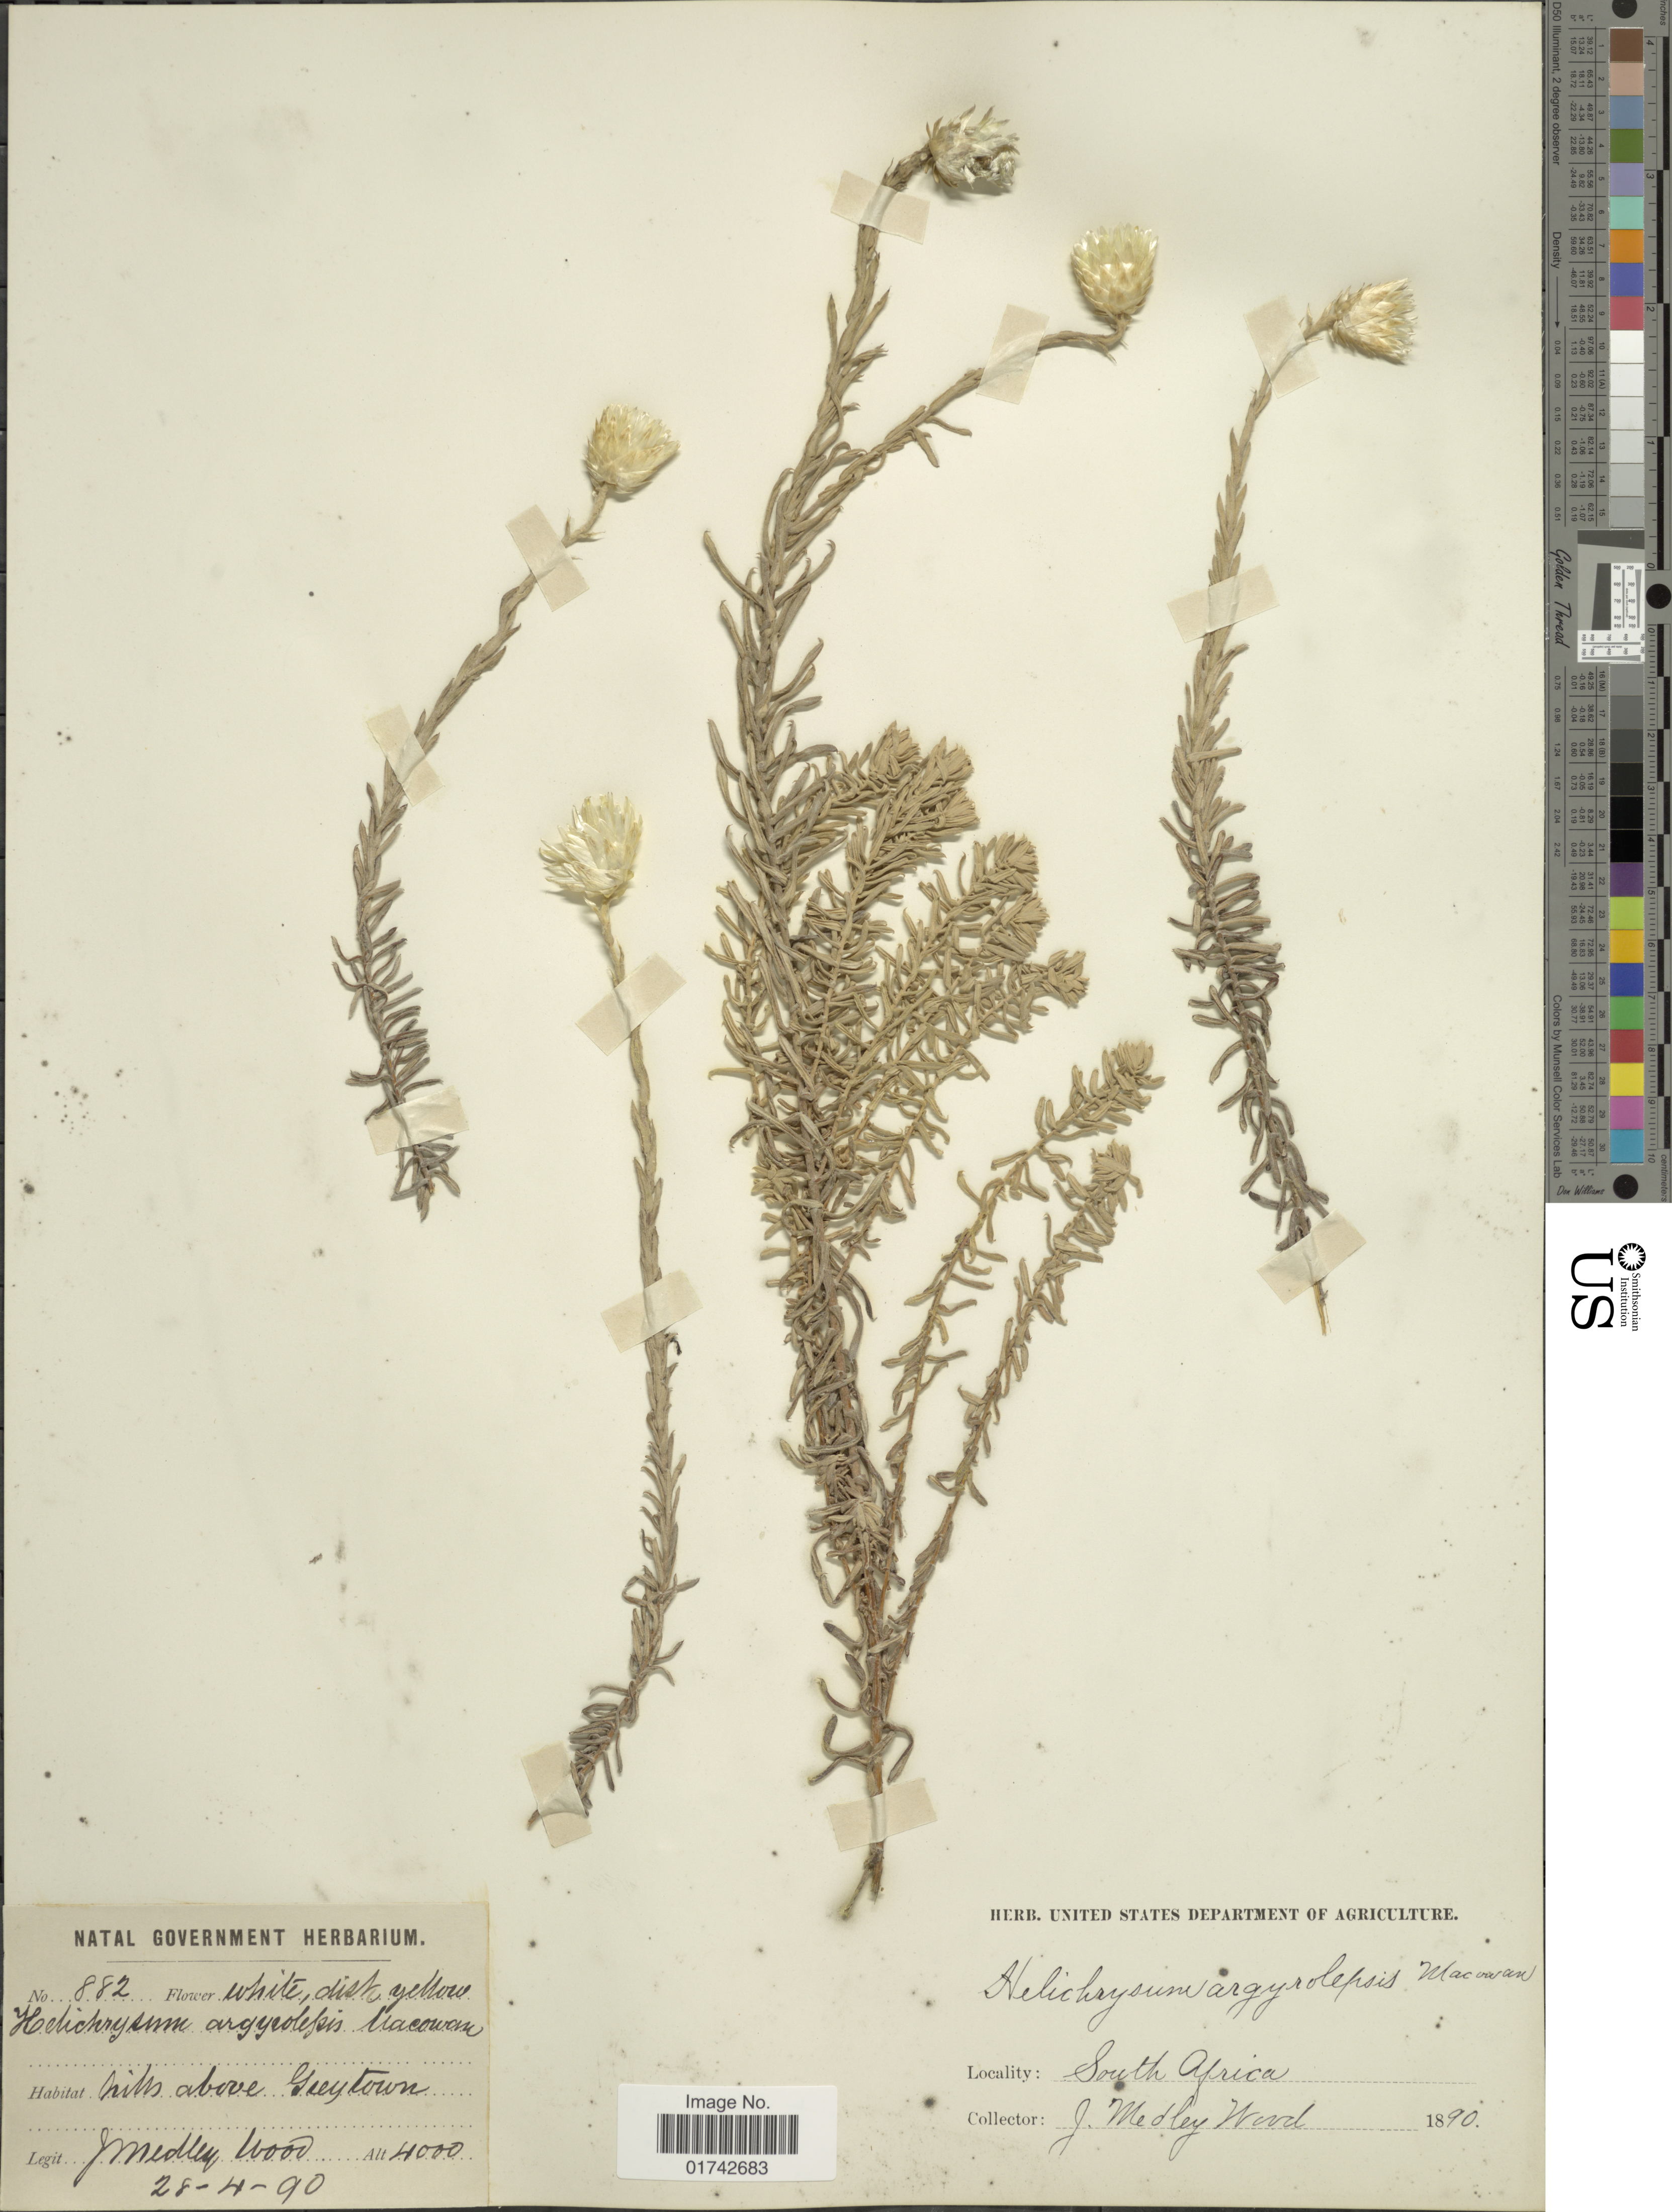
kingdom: Plantae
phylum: Tracheophyta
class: Magnoliopsida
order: Asterales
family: Asteraceae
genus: Helichrysum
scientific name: Helichrysum argyrolepis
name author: MacOwan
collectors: J. Medley Wood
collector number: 882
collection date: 1890-04-28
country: South Africa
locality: Hills above Greytown